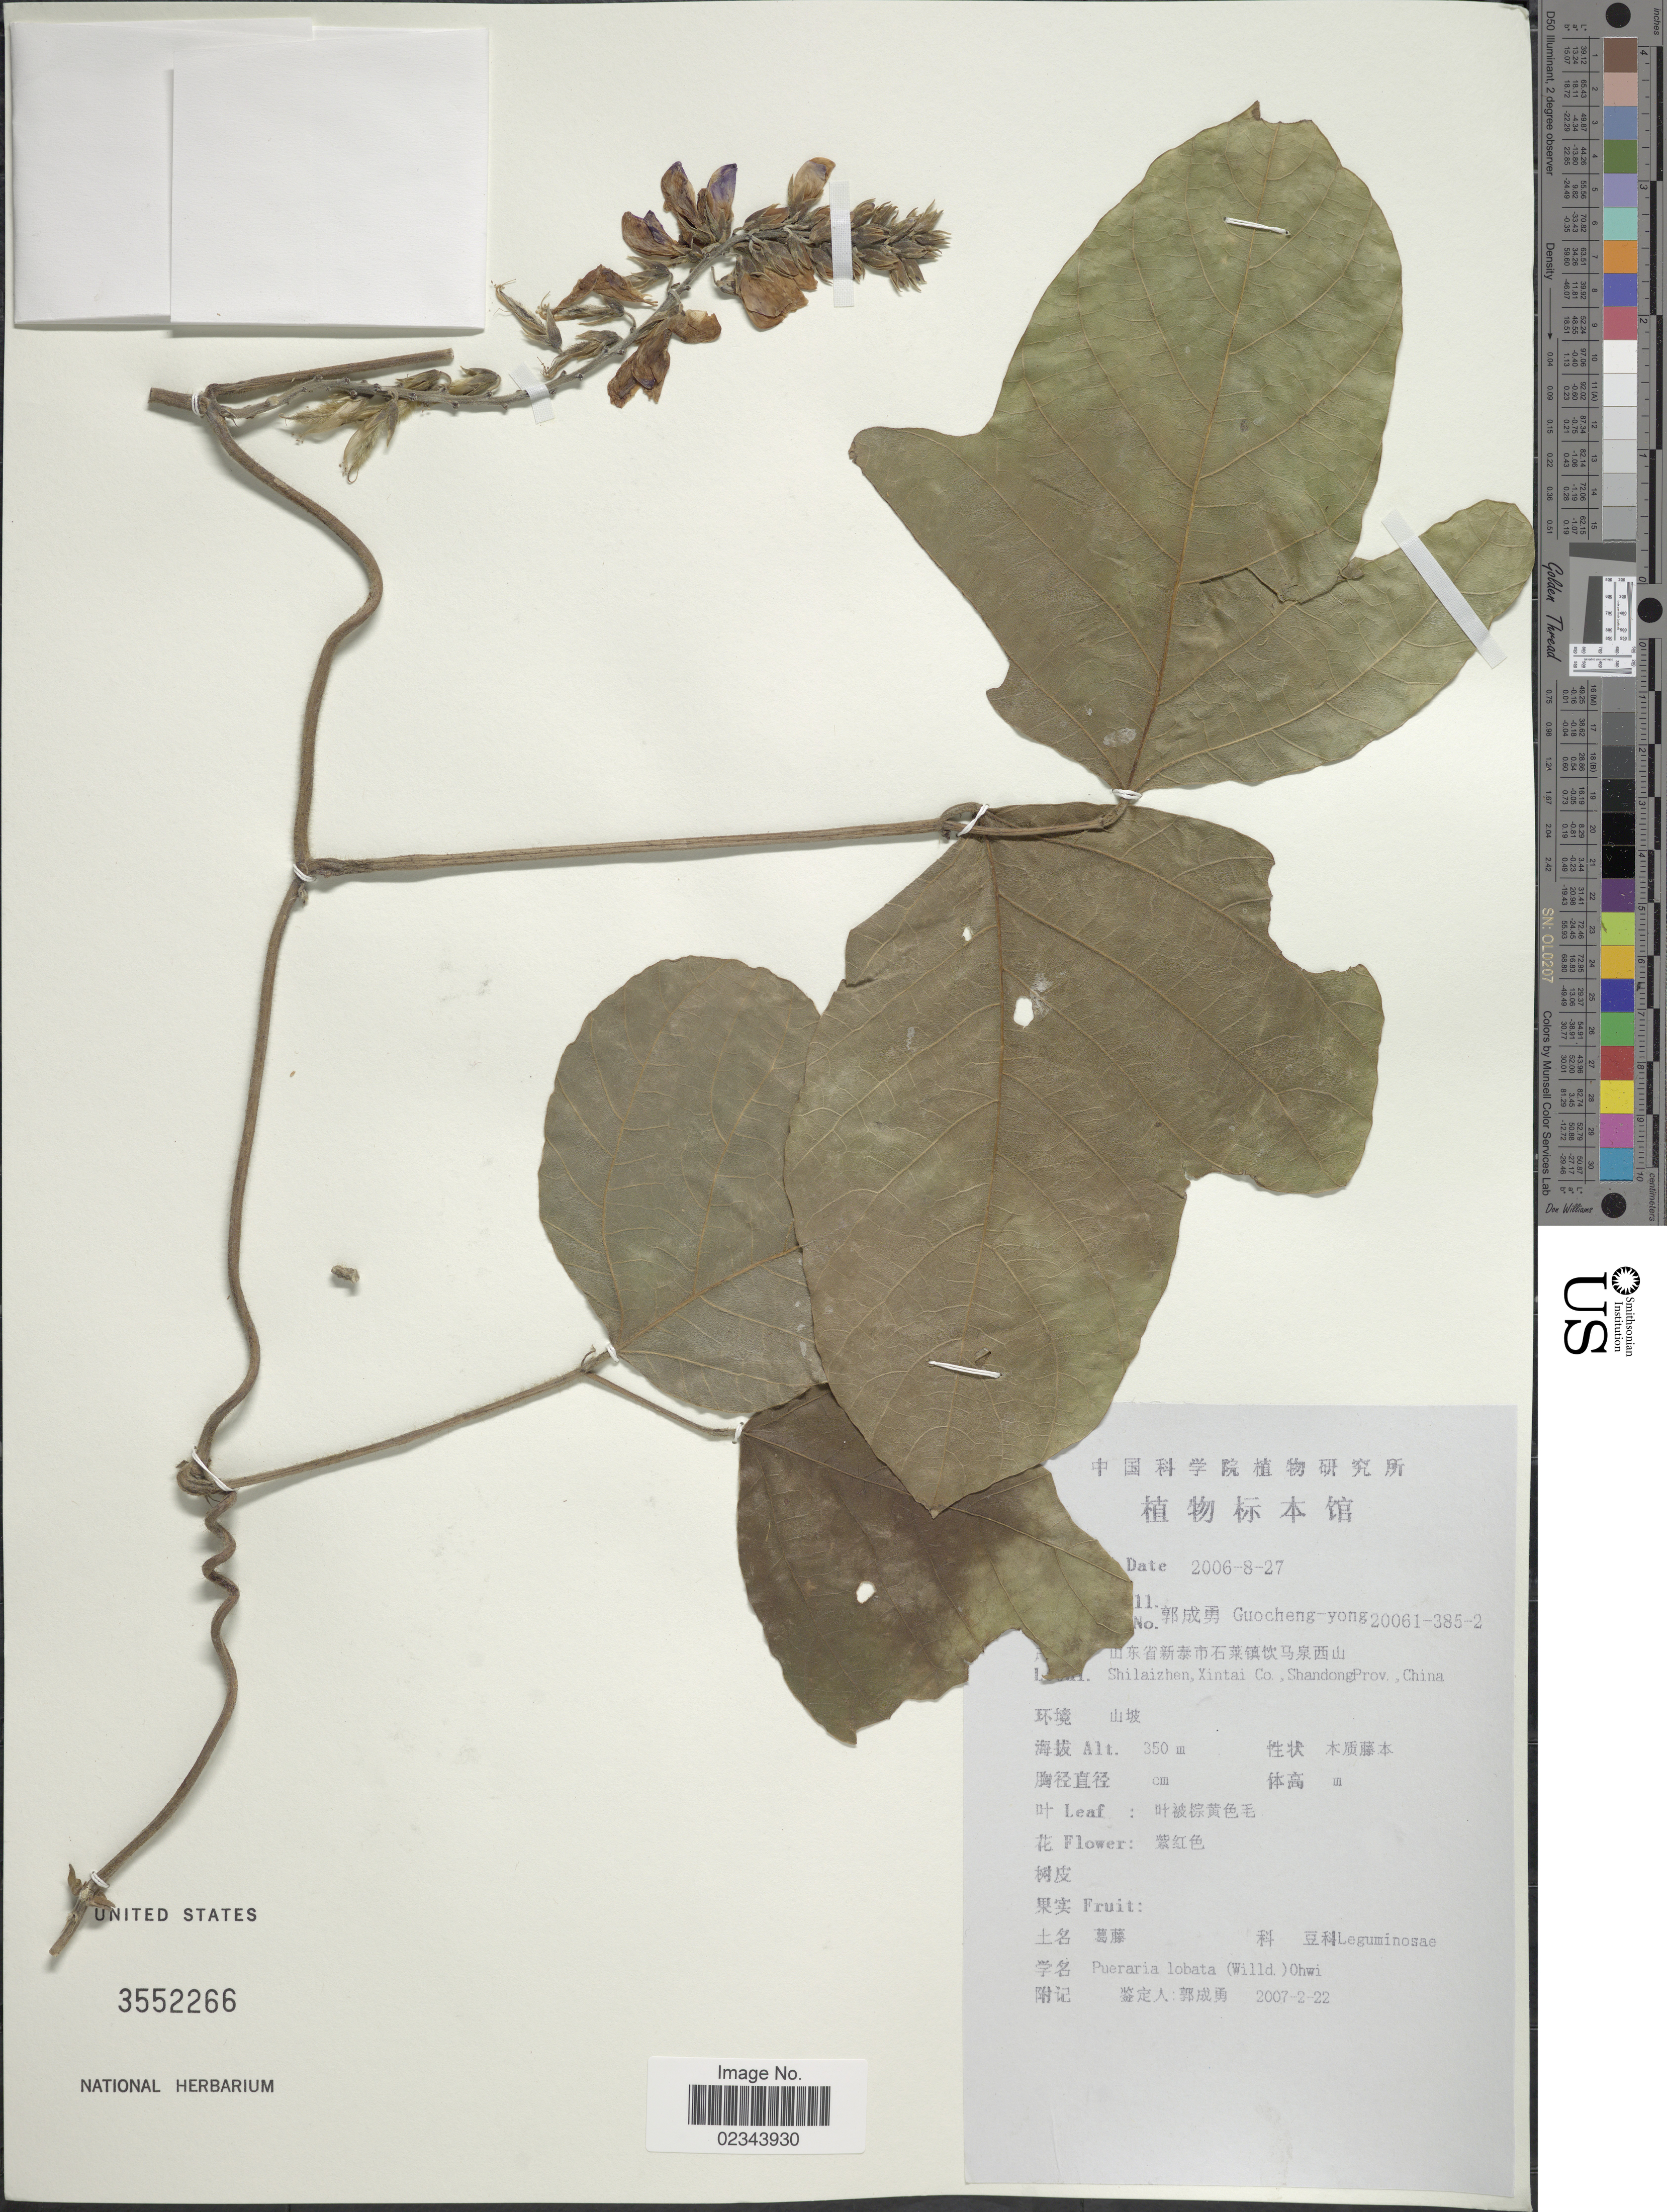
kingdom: Plantae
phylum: Tracheophyta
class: Magnoliopsida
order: Fabales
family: Fabaceae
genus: Pueraria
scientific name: Pueraria lobata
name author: (Willd.) Ohwi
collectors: Guo Chengyong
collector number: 20061-385-2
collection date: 2006-08-27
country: China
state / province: Shandong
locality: Shilaizhen, Xintai Co.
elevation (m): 350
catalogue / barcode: US 3552266